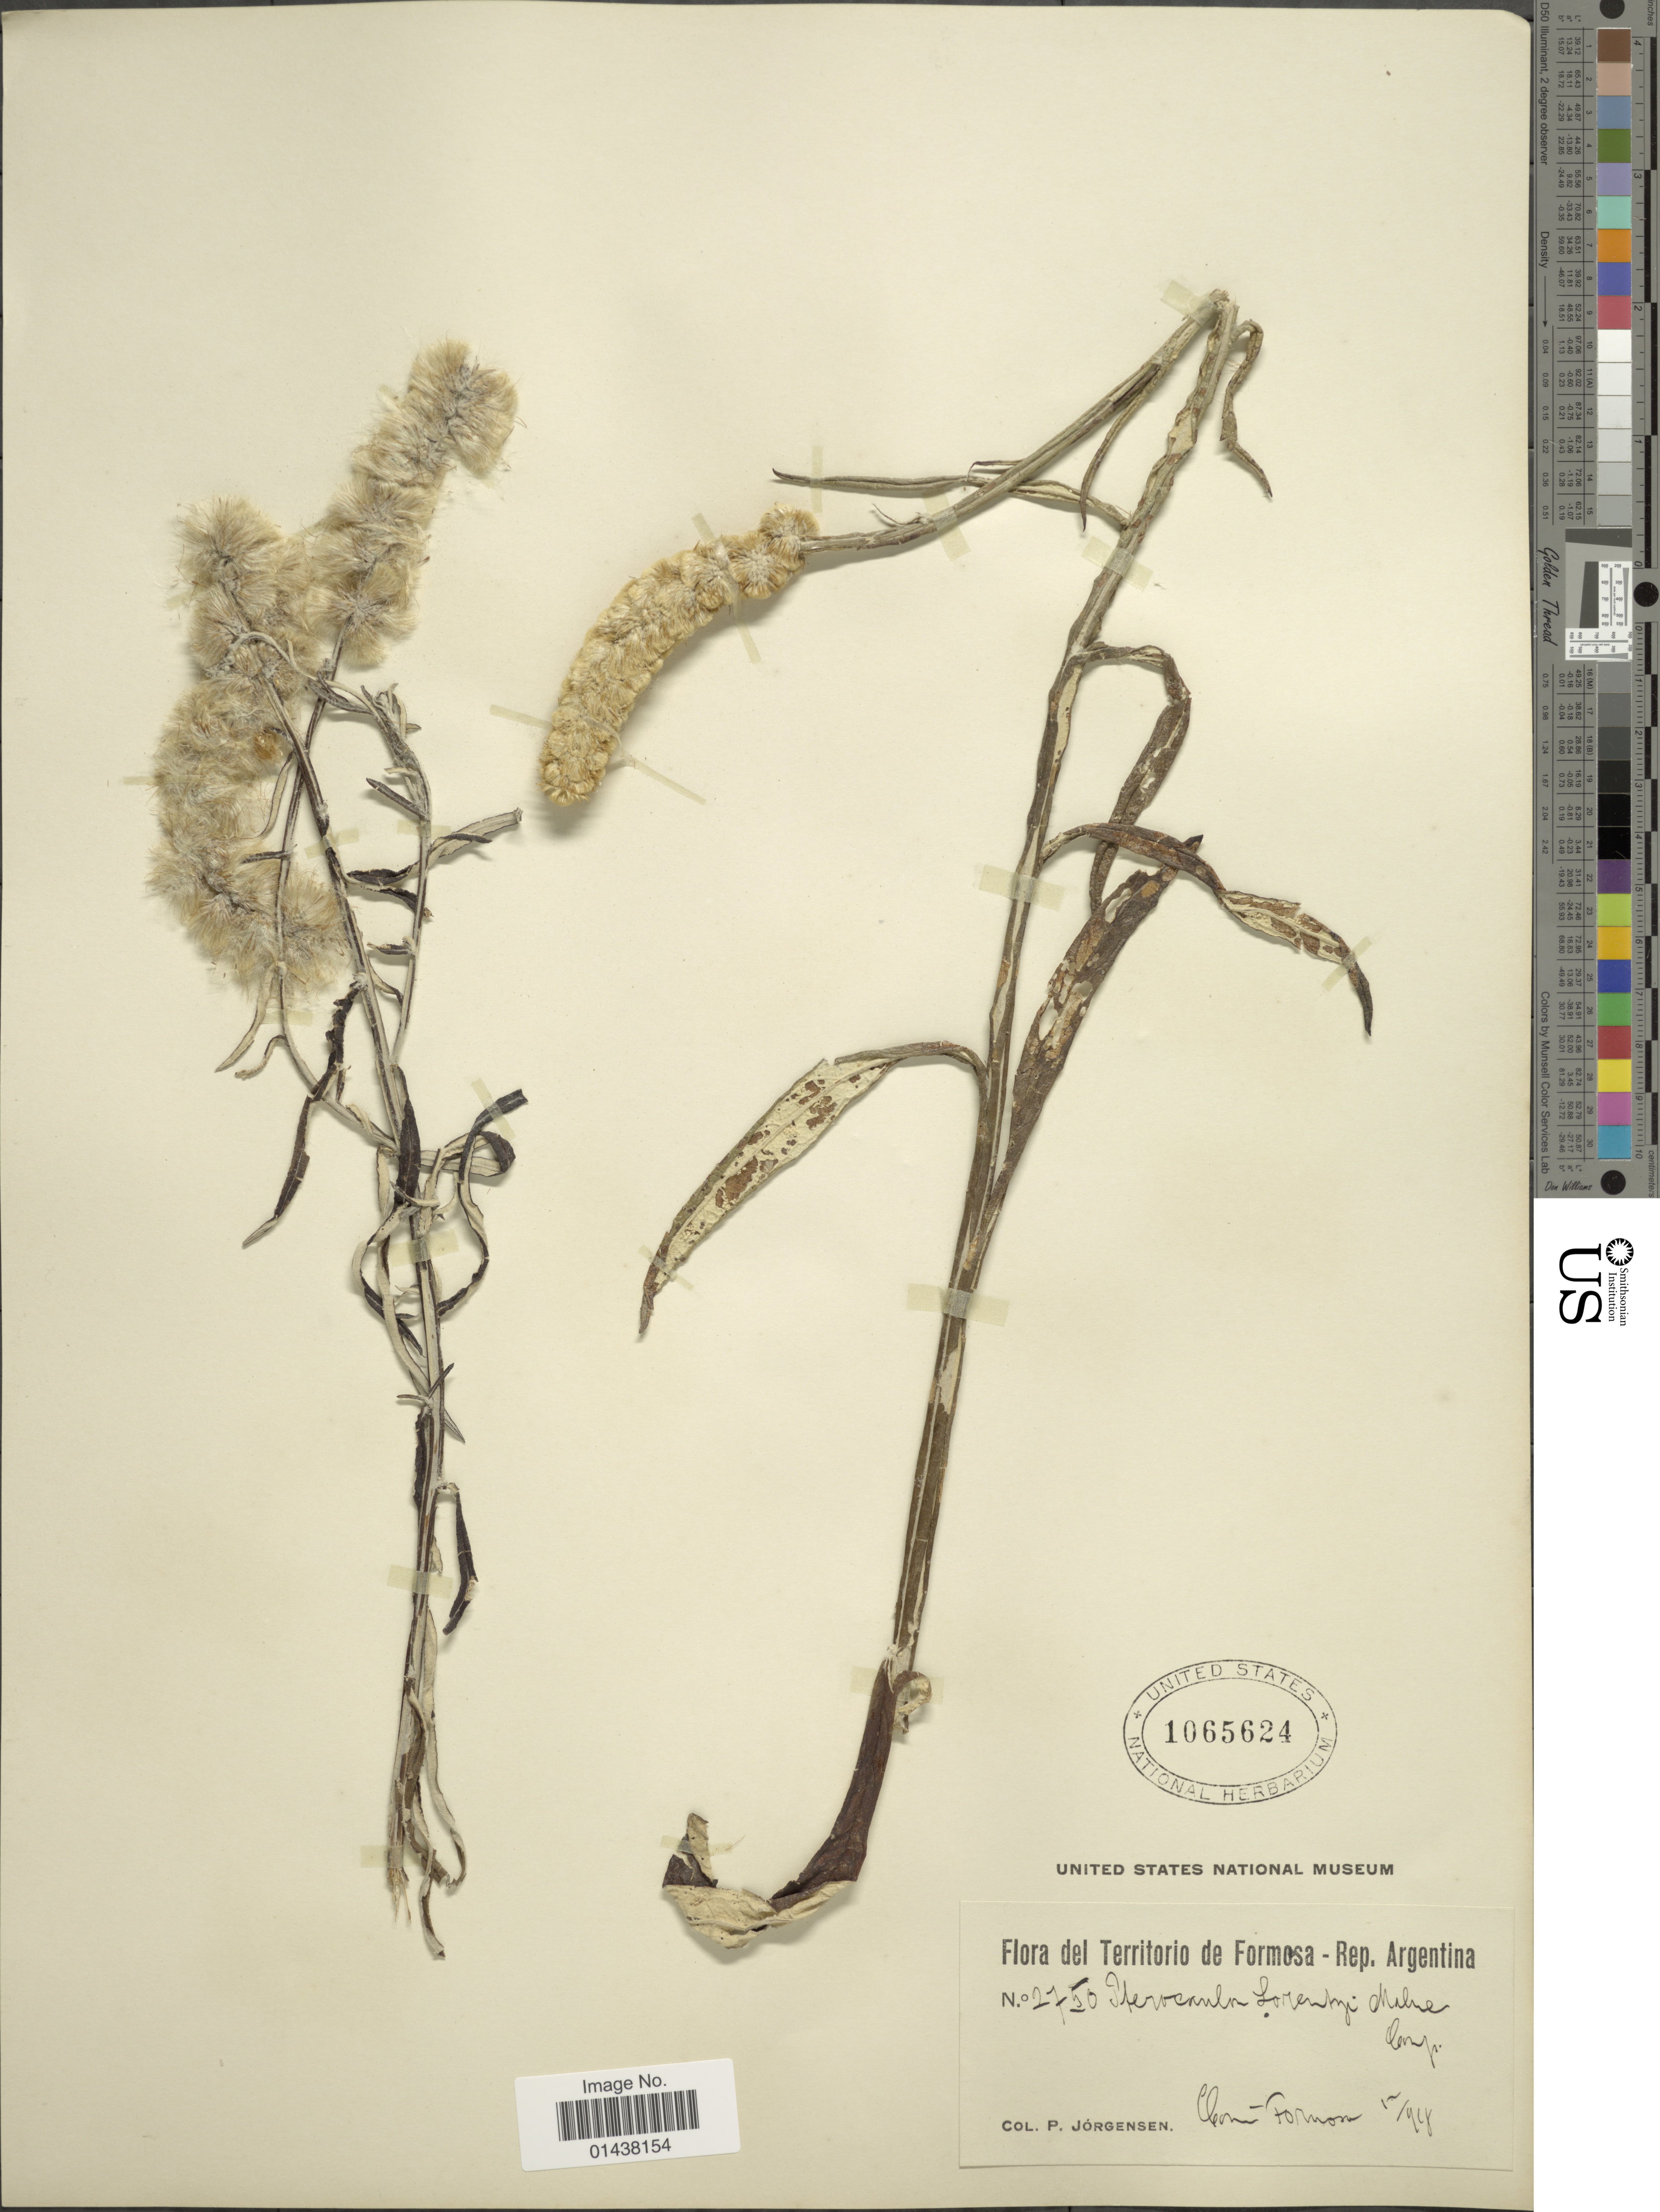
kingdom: Plantae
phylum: Tracheophyta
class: Magnoliopsida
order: Asterales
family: Asteraceae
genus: Pterocaulon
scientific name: Pterocaulon lorentzii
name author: Malme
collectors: P. Jörgensen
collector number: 2750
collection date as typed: Transcribed d/m/y: /1/99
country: Argentina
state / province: Formosa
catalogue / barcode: US 1065624